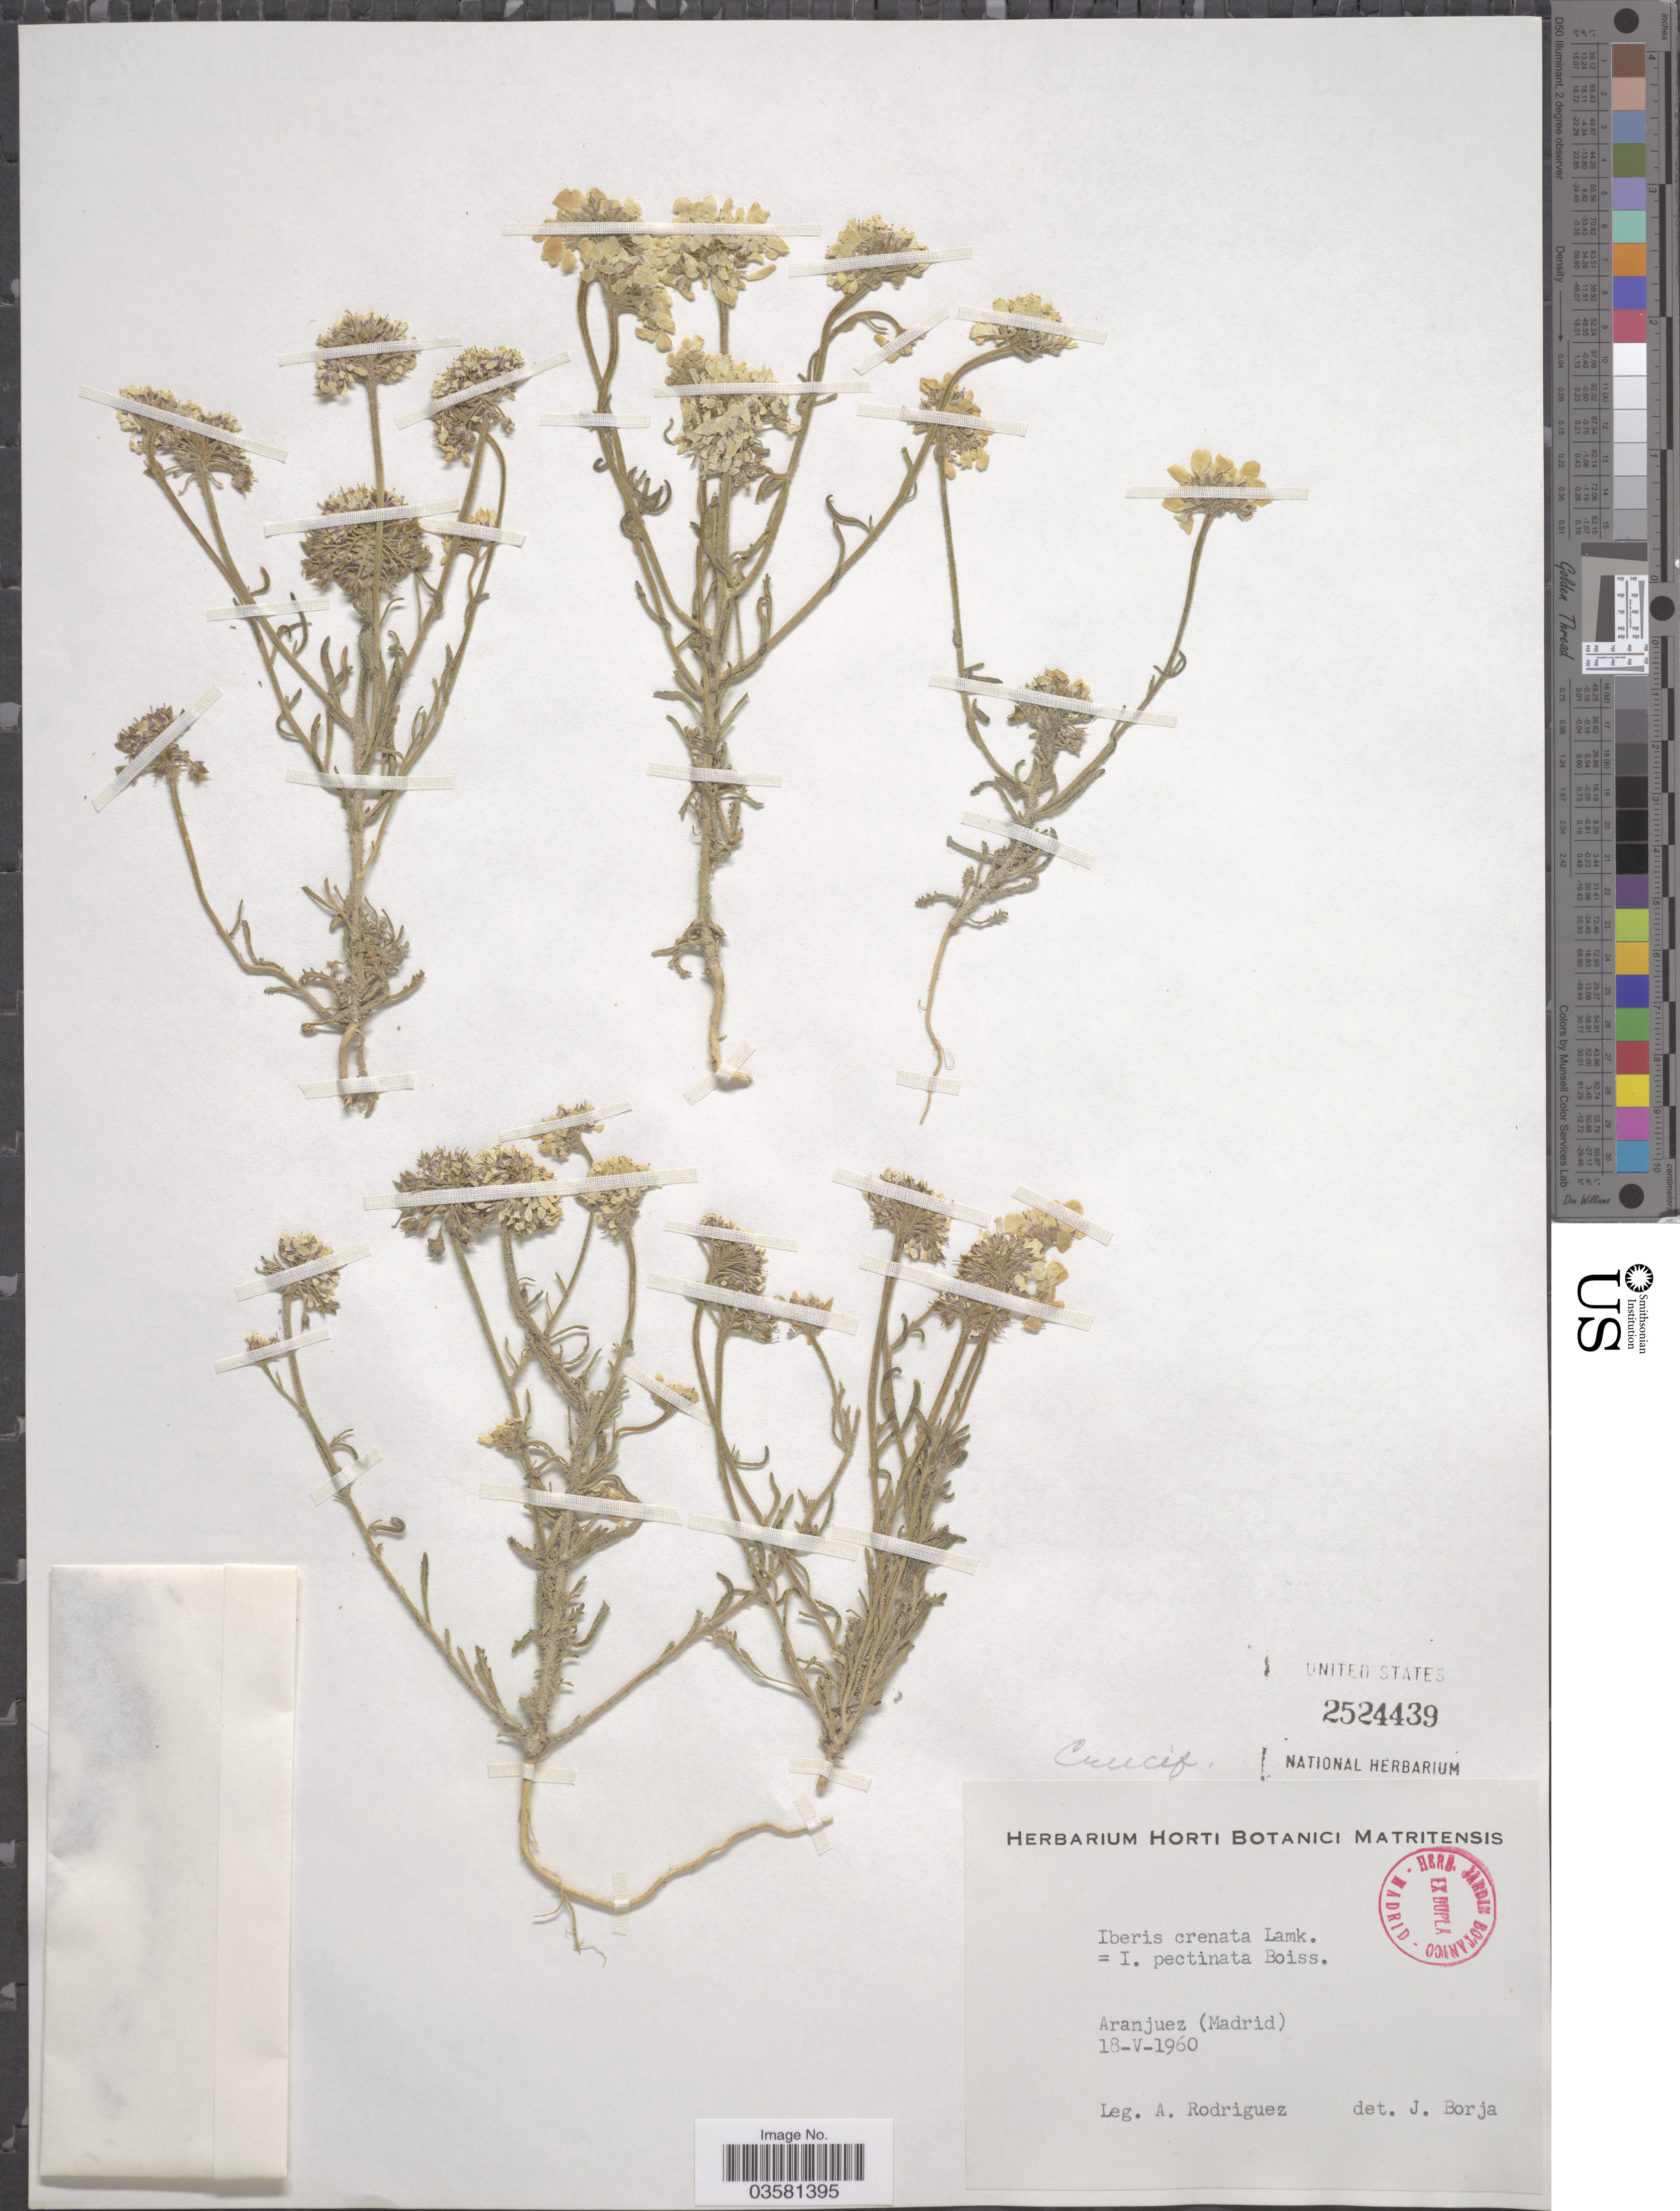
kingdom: Plantae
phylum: Tracheophyta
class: Magnoliopsida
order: Brassicales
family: Brassicaceae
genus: Iberis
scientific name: Iberis pectinata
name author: Boiss. & Reut.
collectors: A. Rodriguez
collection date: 1960-05-18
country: Spain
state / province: Madrid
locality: Aranjuez.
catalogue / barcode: US 2524439